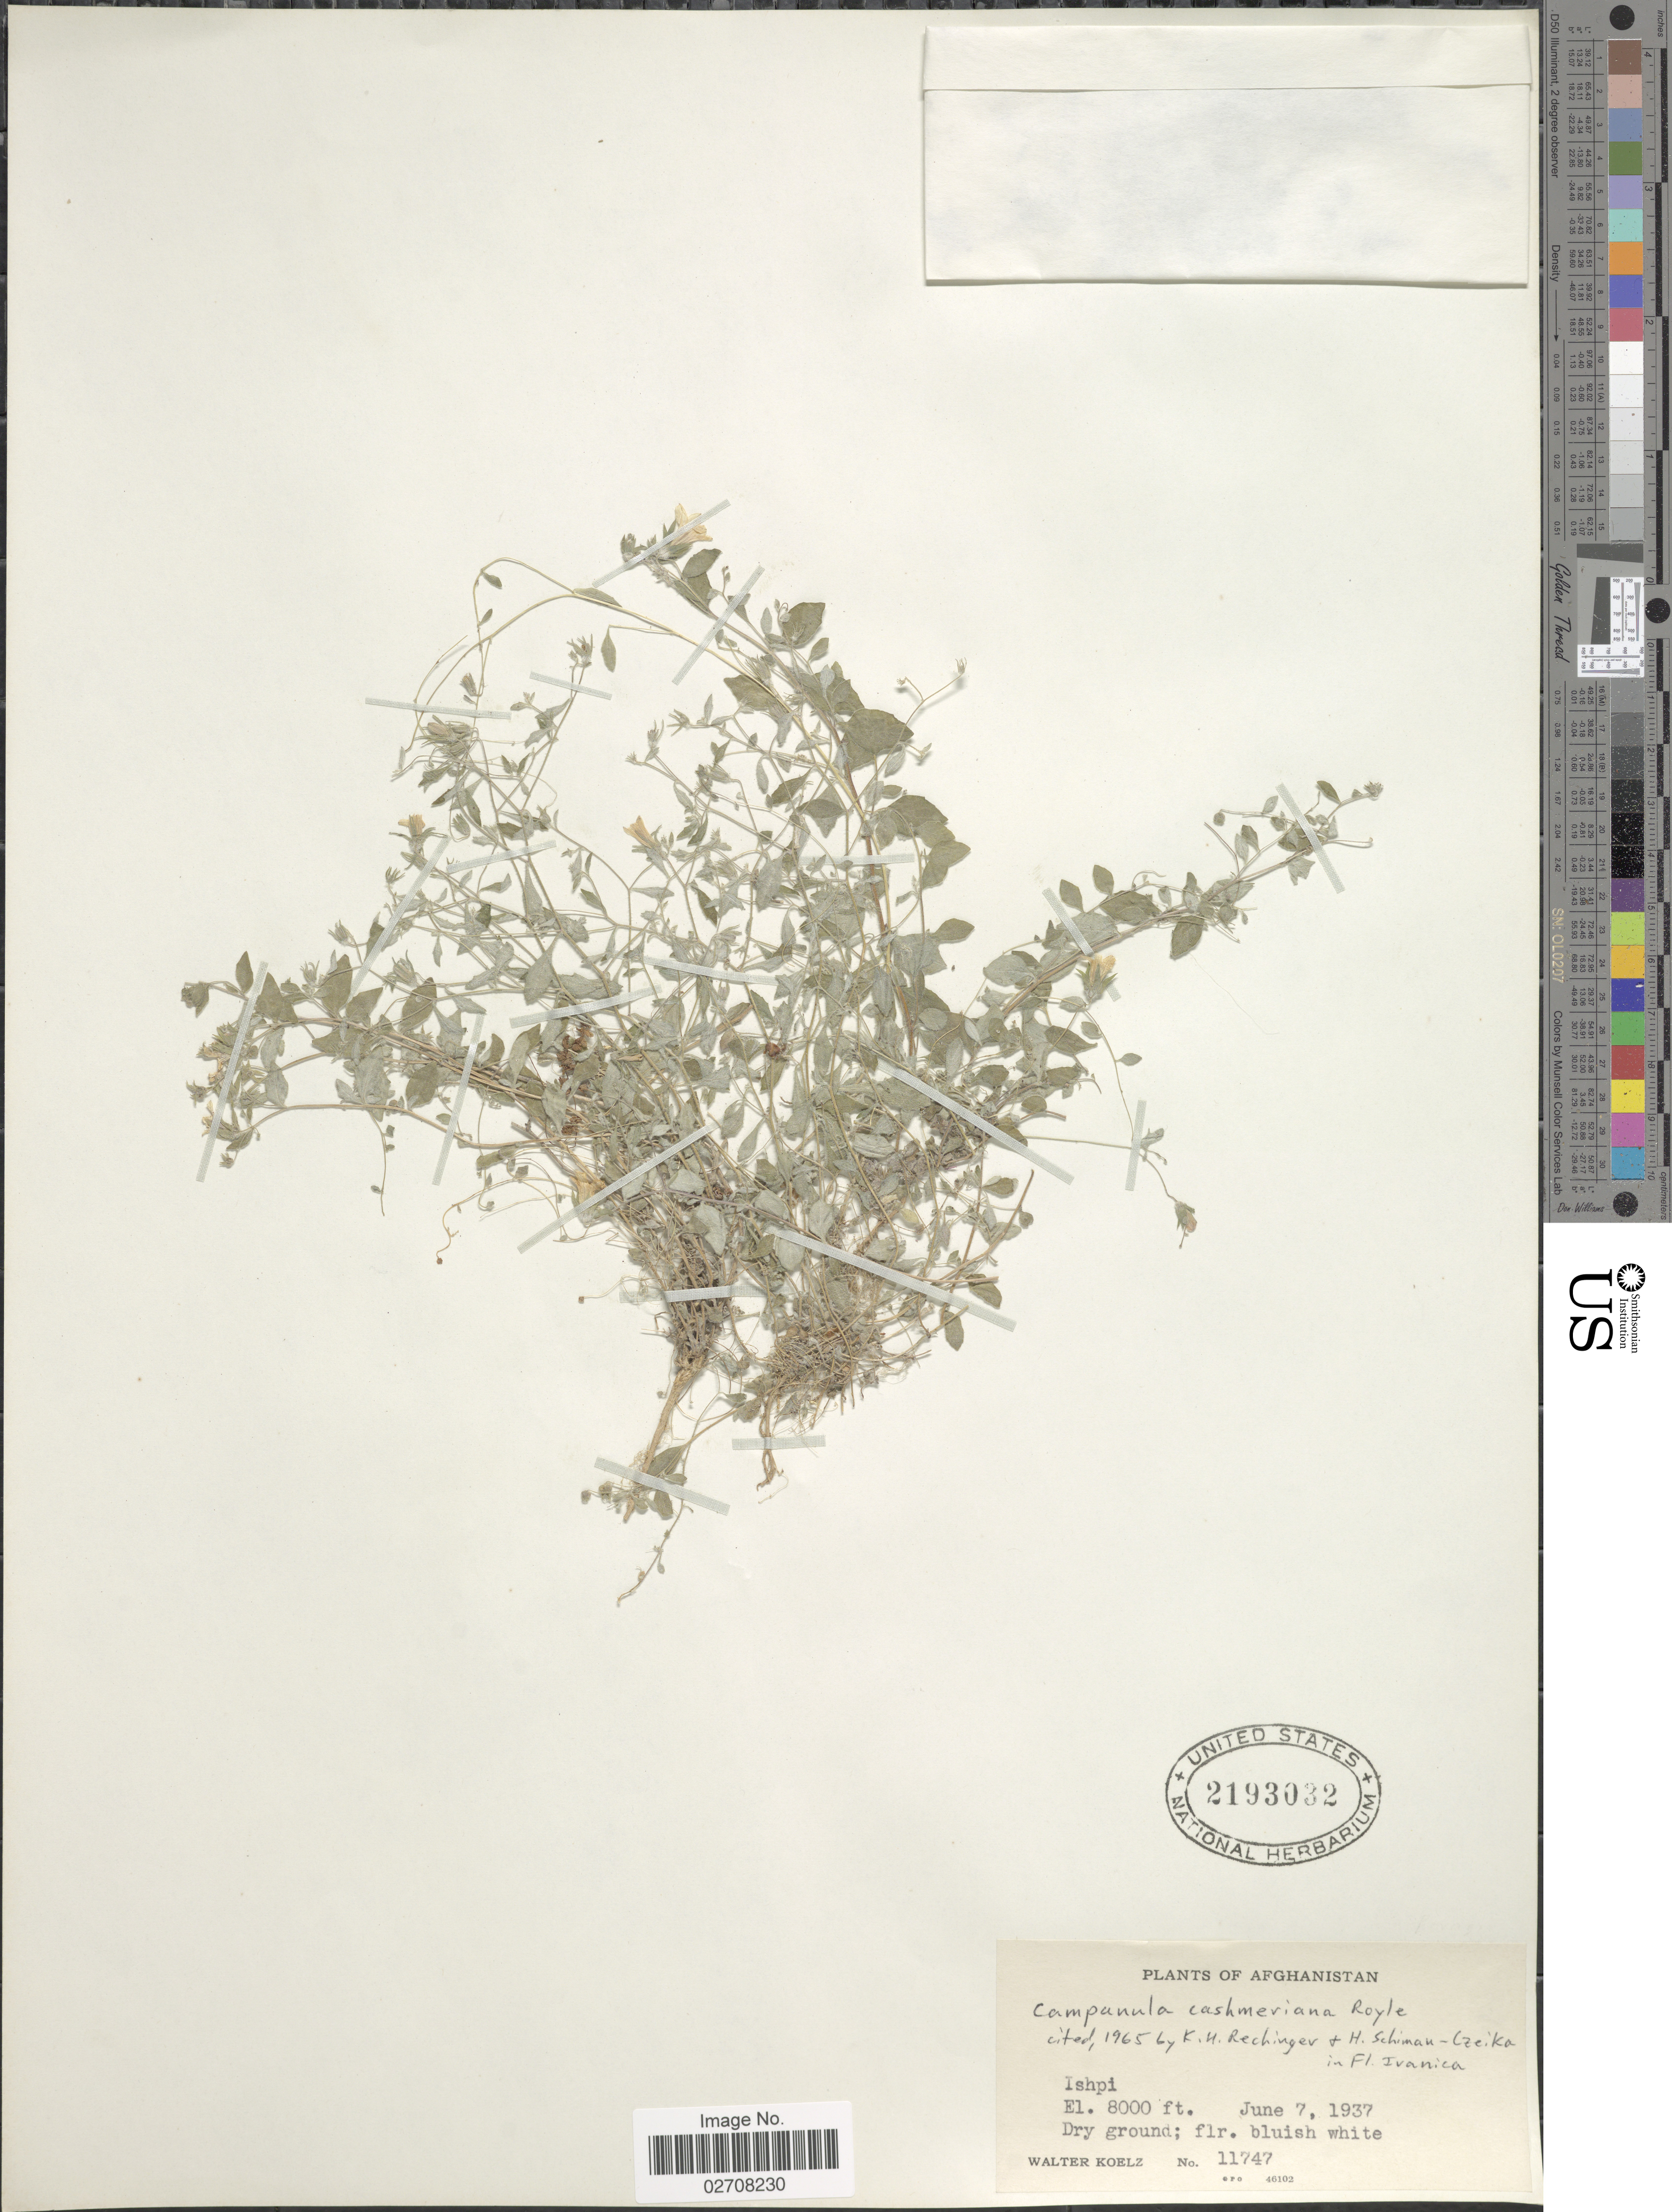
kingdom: Plantae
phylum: Tracheophyta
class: Magnoliopsida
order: Asterales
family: Campanulaceae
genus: Campanula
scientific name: Campanula cashmeriana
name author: Royle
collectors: W. N. Koelz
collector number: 11747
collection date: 1937-06-07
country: Afghanistan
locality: Ishpi.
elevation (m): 2438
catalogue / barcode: US 2193032